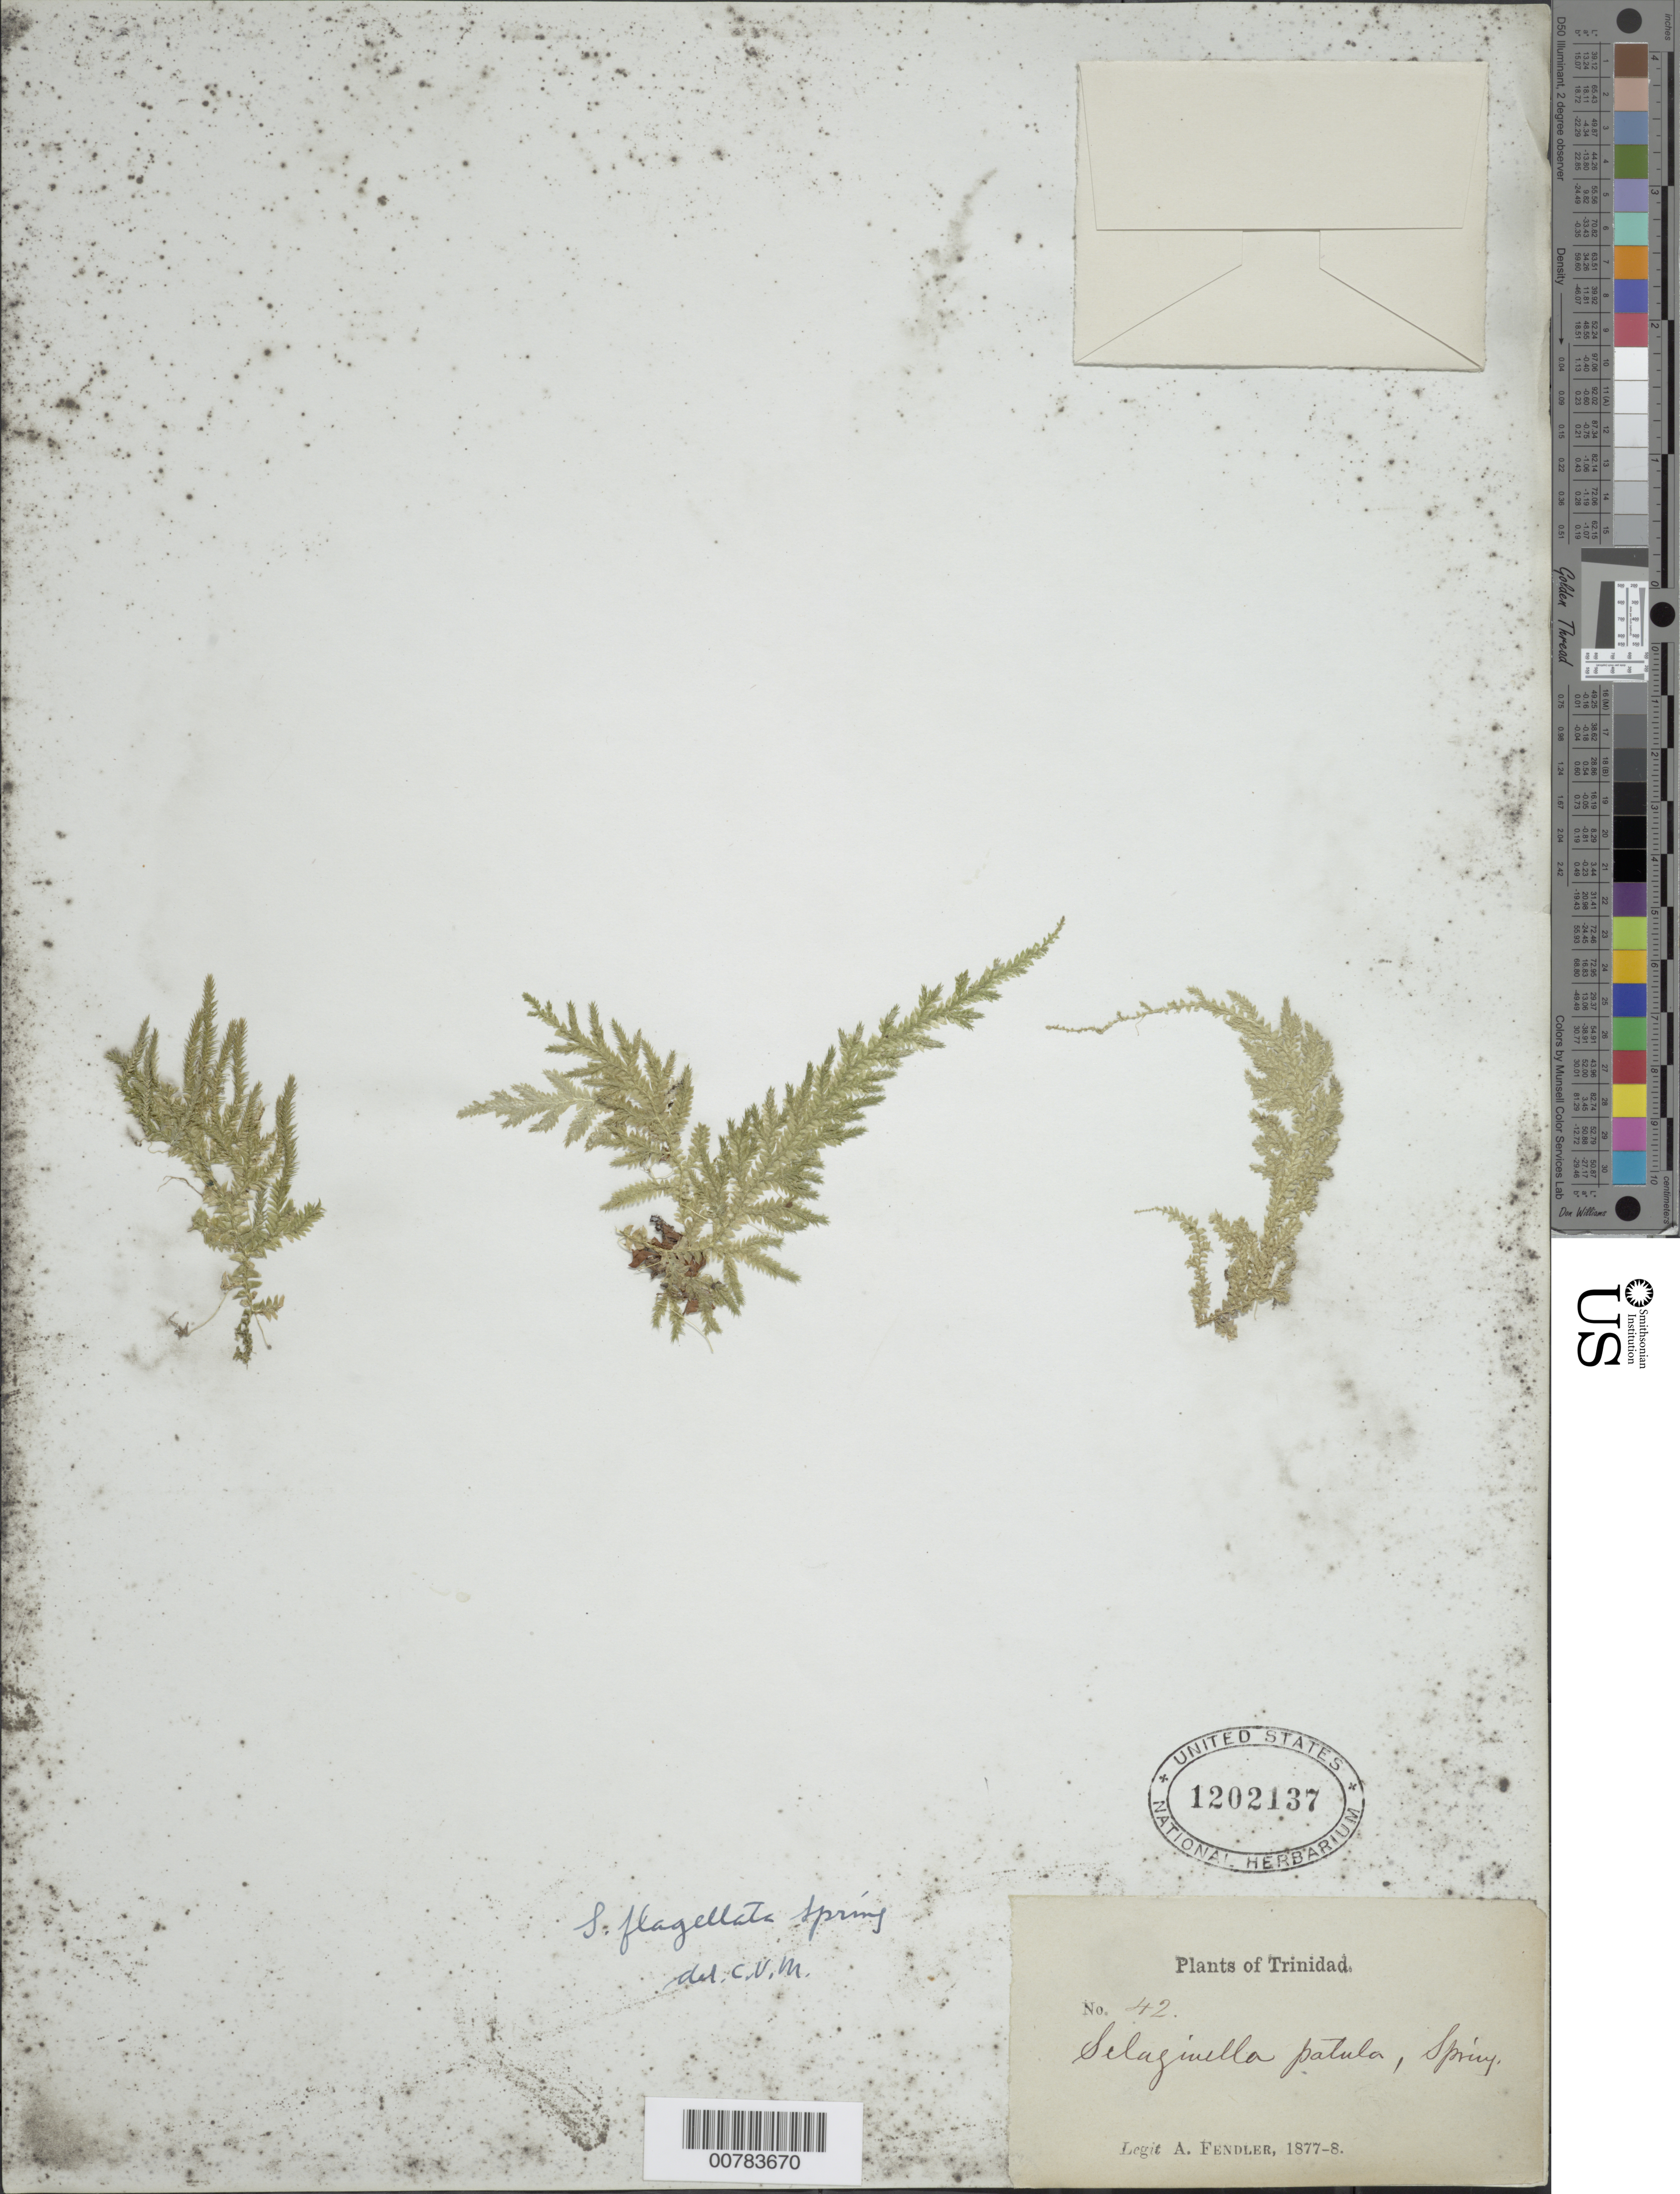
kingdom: Plantae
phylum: Tracheophyta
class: Lycopodiopsida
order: Selaginellales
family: Selaginellaceae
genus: Selaginella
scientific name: Selaginella flagellata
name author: Spring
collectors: A. Fendler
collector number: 42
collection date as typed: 1877 to 1878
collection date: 1877/1878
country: Venezuela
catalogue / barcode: US 1202137